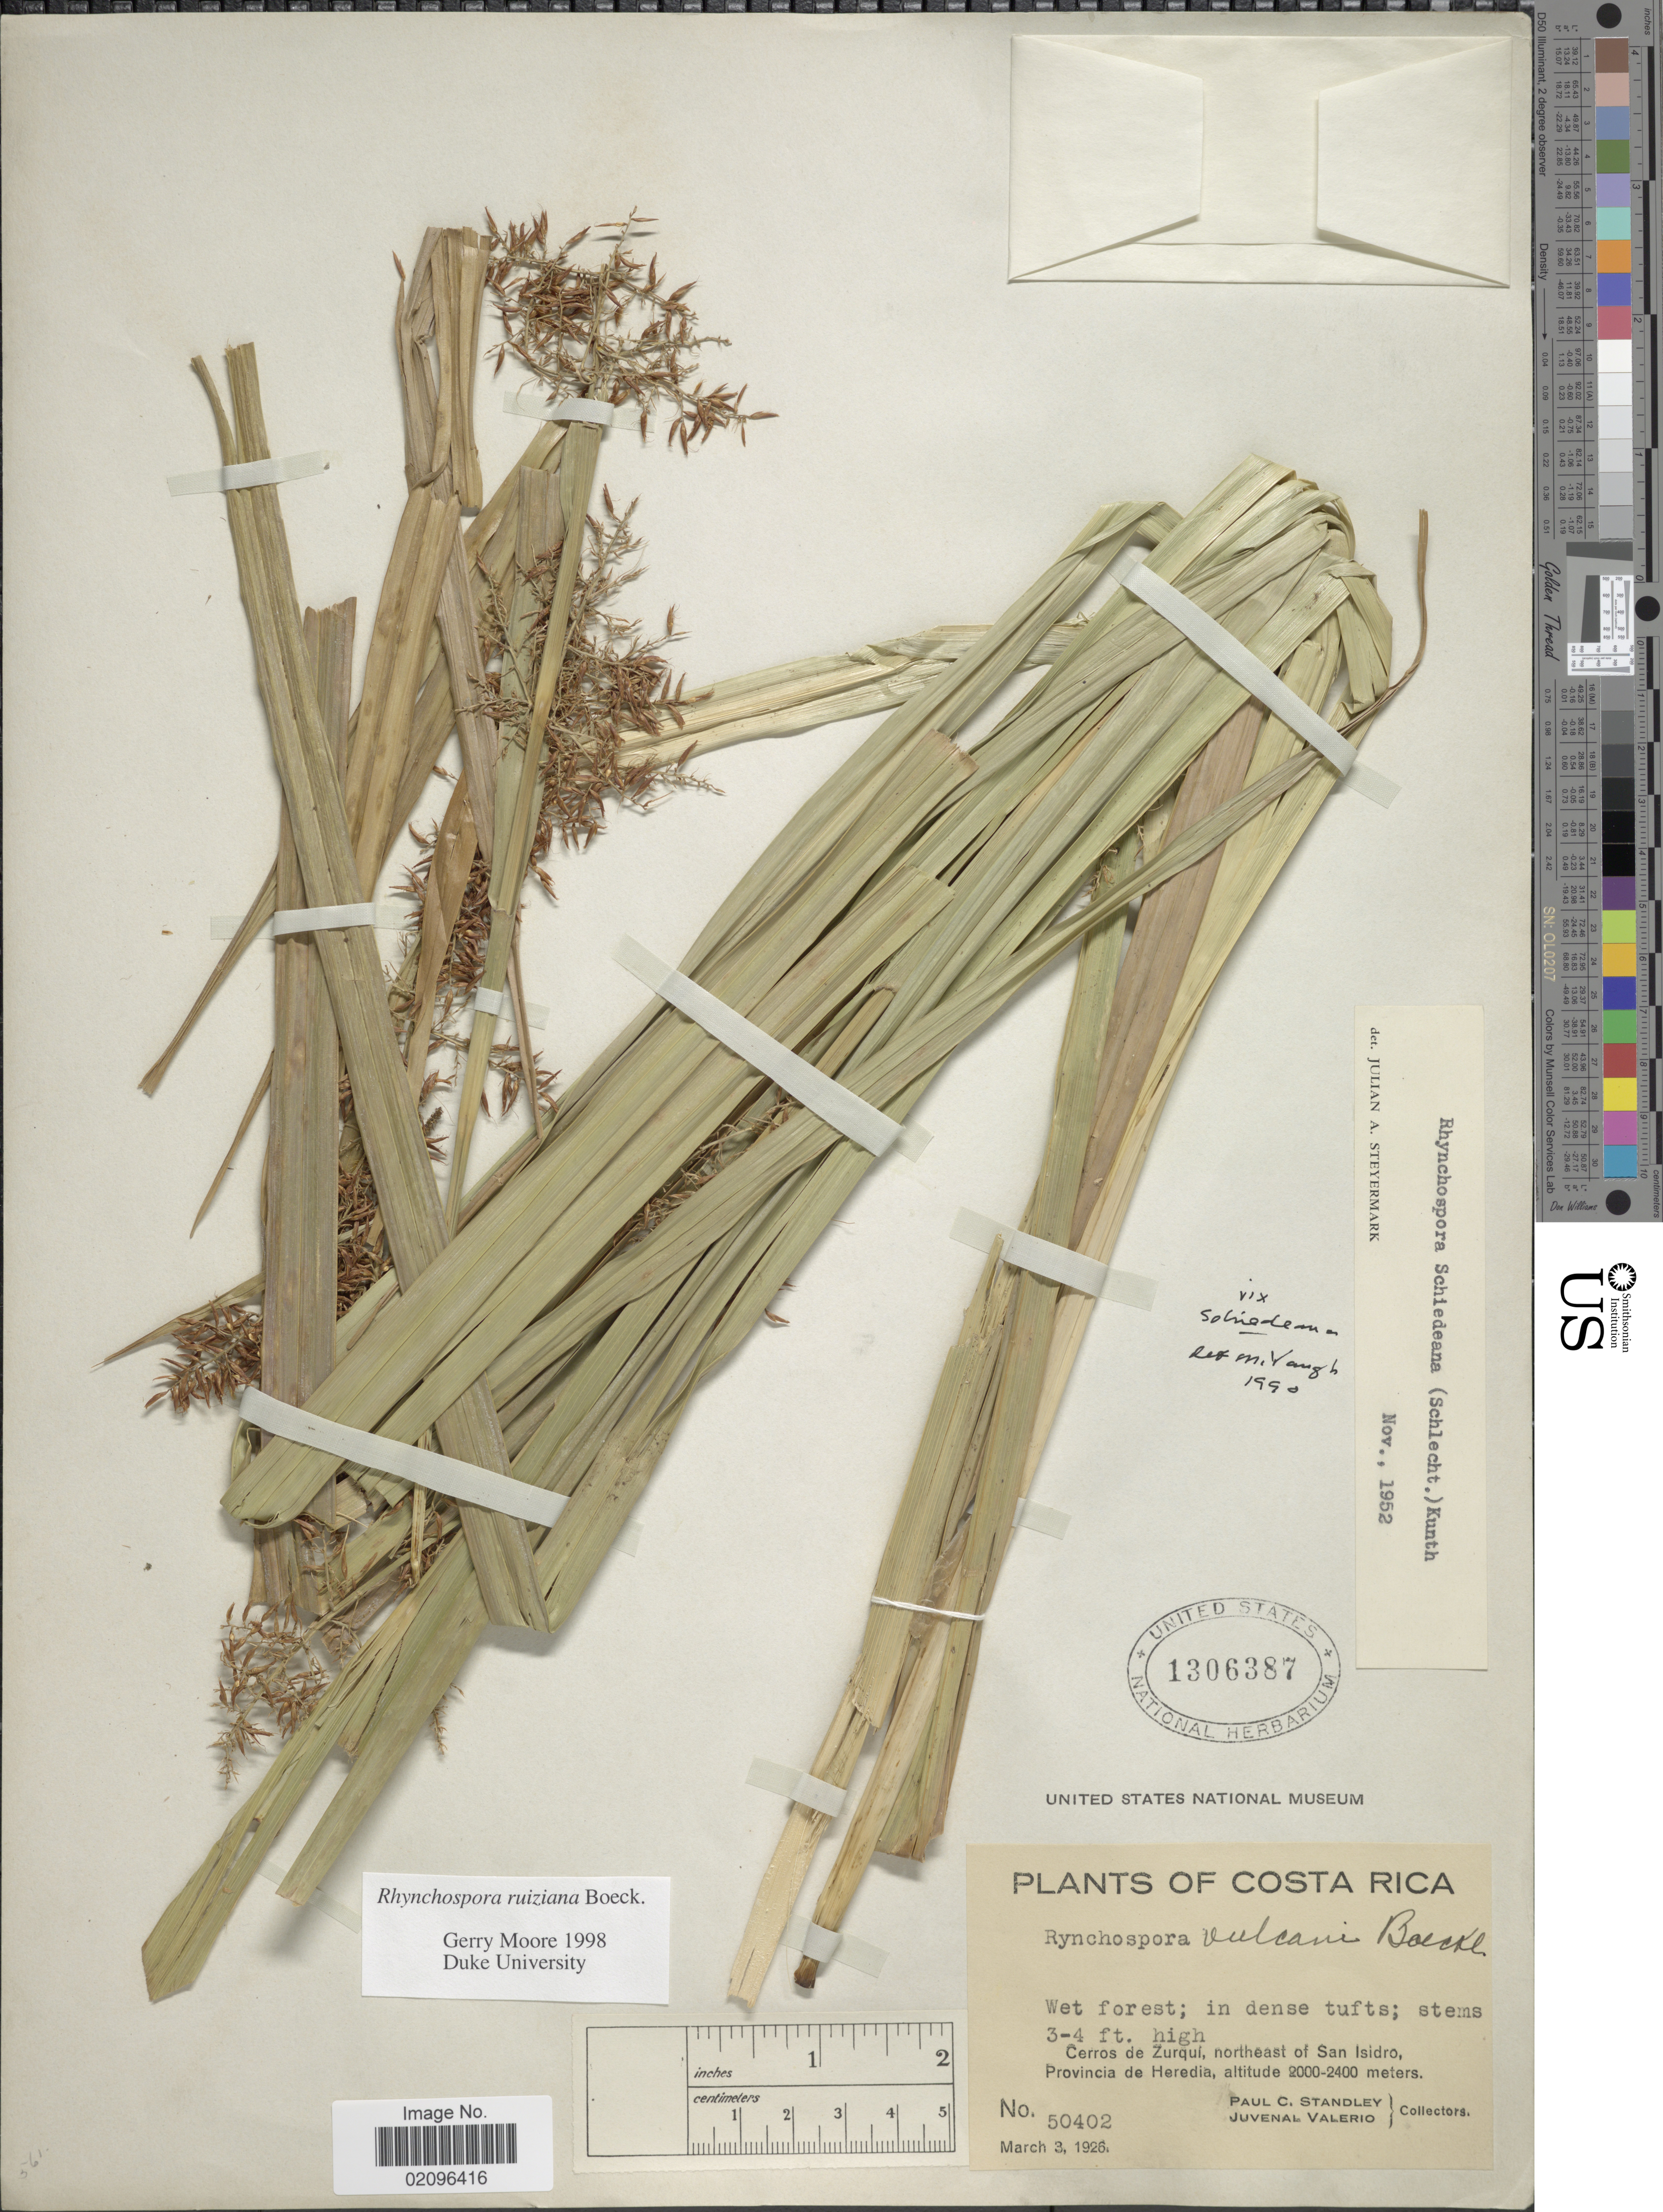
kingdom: Plantae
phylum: Tracheophyta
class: Liliopsida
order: Poales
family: Cyperaceae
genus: Rhynchospora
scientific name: Rhynchospora ruiziana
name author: Boeckeler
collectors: P. C. Standley & J. Valerio R.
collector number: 50402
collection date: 1926-03-03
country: Costa Rica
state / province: Heredia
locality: Costa Rica. Wet Forest, Cerros de Zurqui, northeast of San Isidro, Provincia de Heredia.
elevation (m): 2000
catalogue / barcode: US 1306387